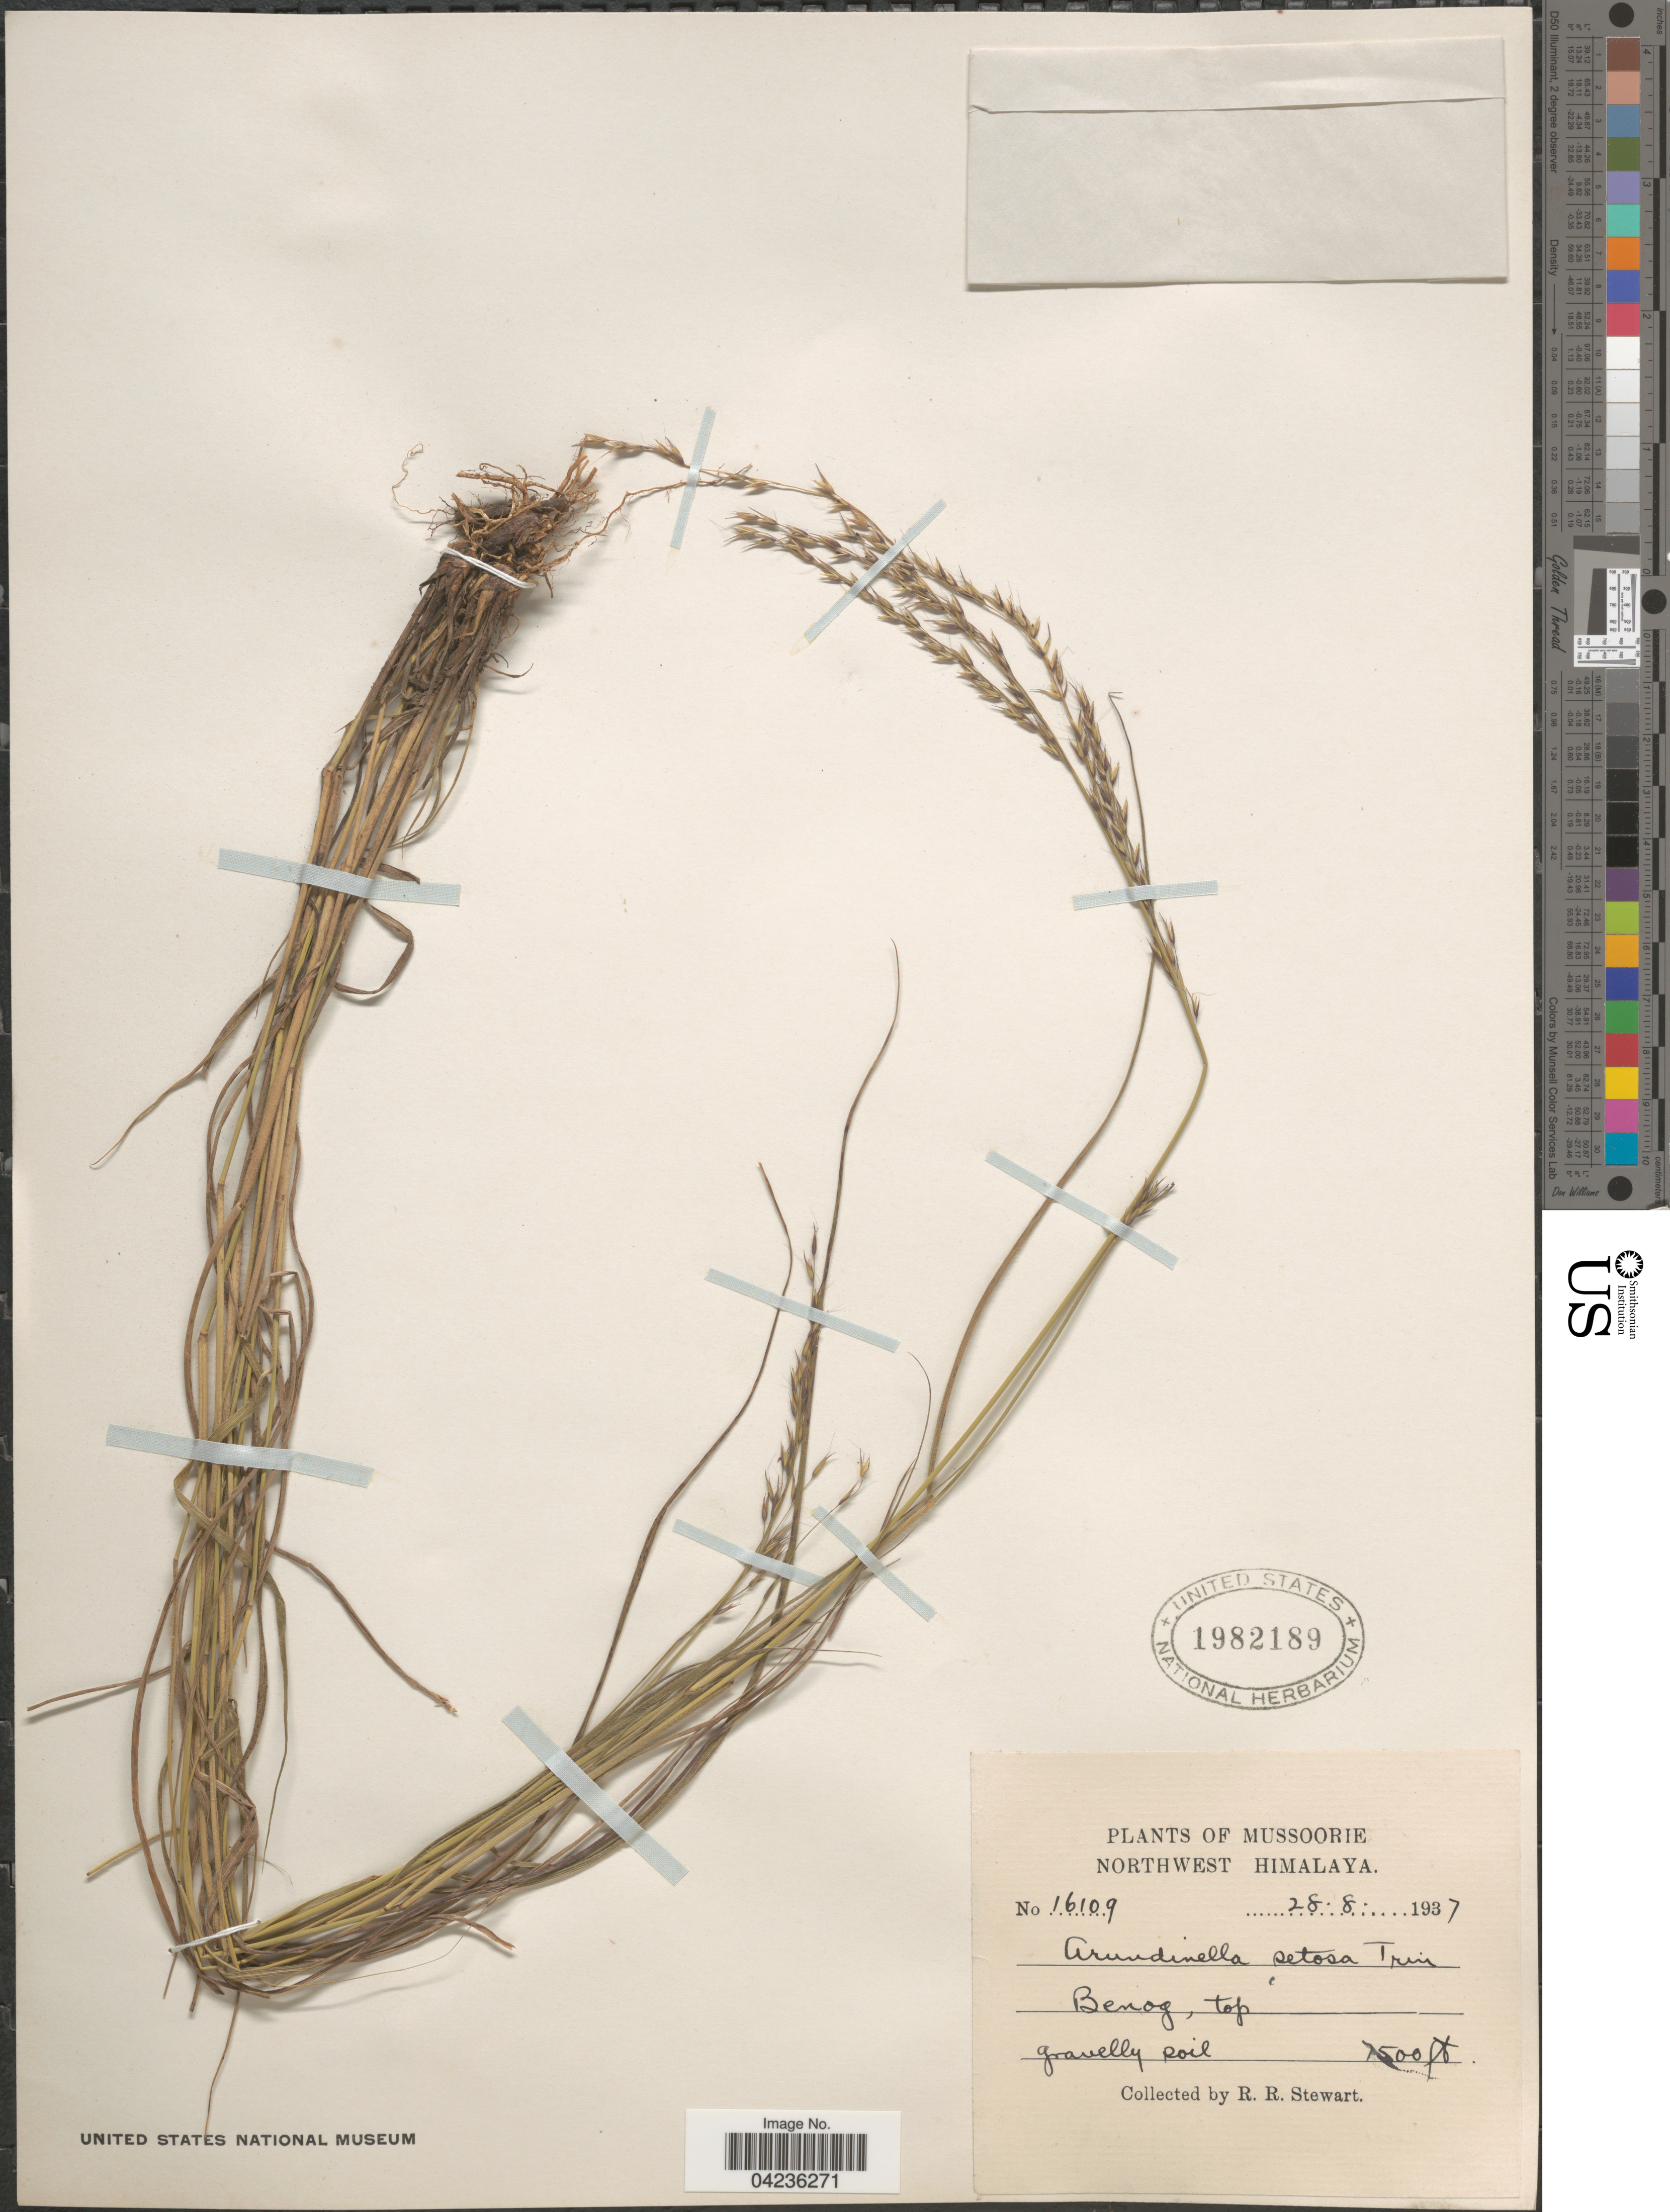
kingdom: Plantae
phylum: Tracheophyta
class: Liliopsida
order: Poales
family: Poaceae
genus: Arundinella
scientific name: Arundinella setosa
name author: Trin.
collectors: R. Stewart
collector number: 16109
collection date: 1937-08-28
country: India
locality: Mussoorie. Northwest Himalaya. Benog top.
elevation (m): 2286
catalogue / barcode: US 1982189